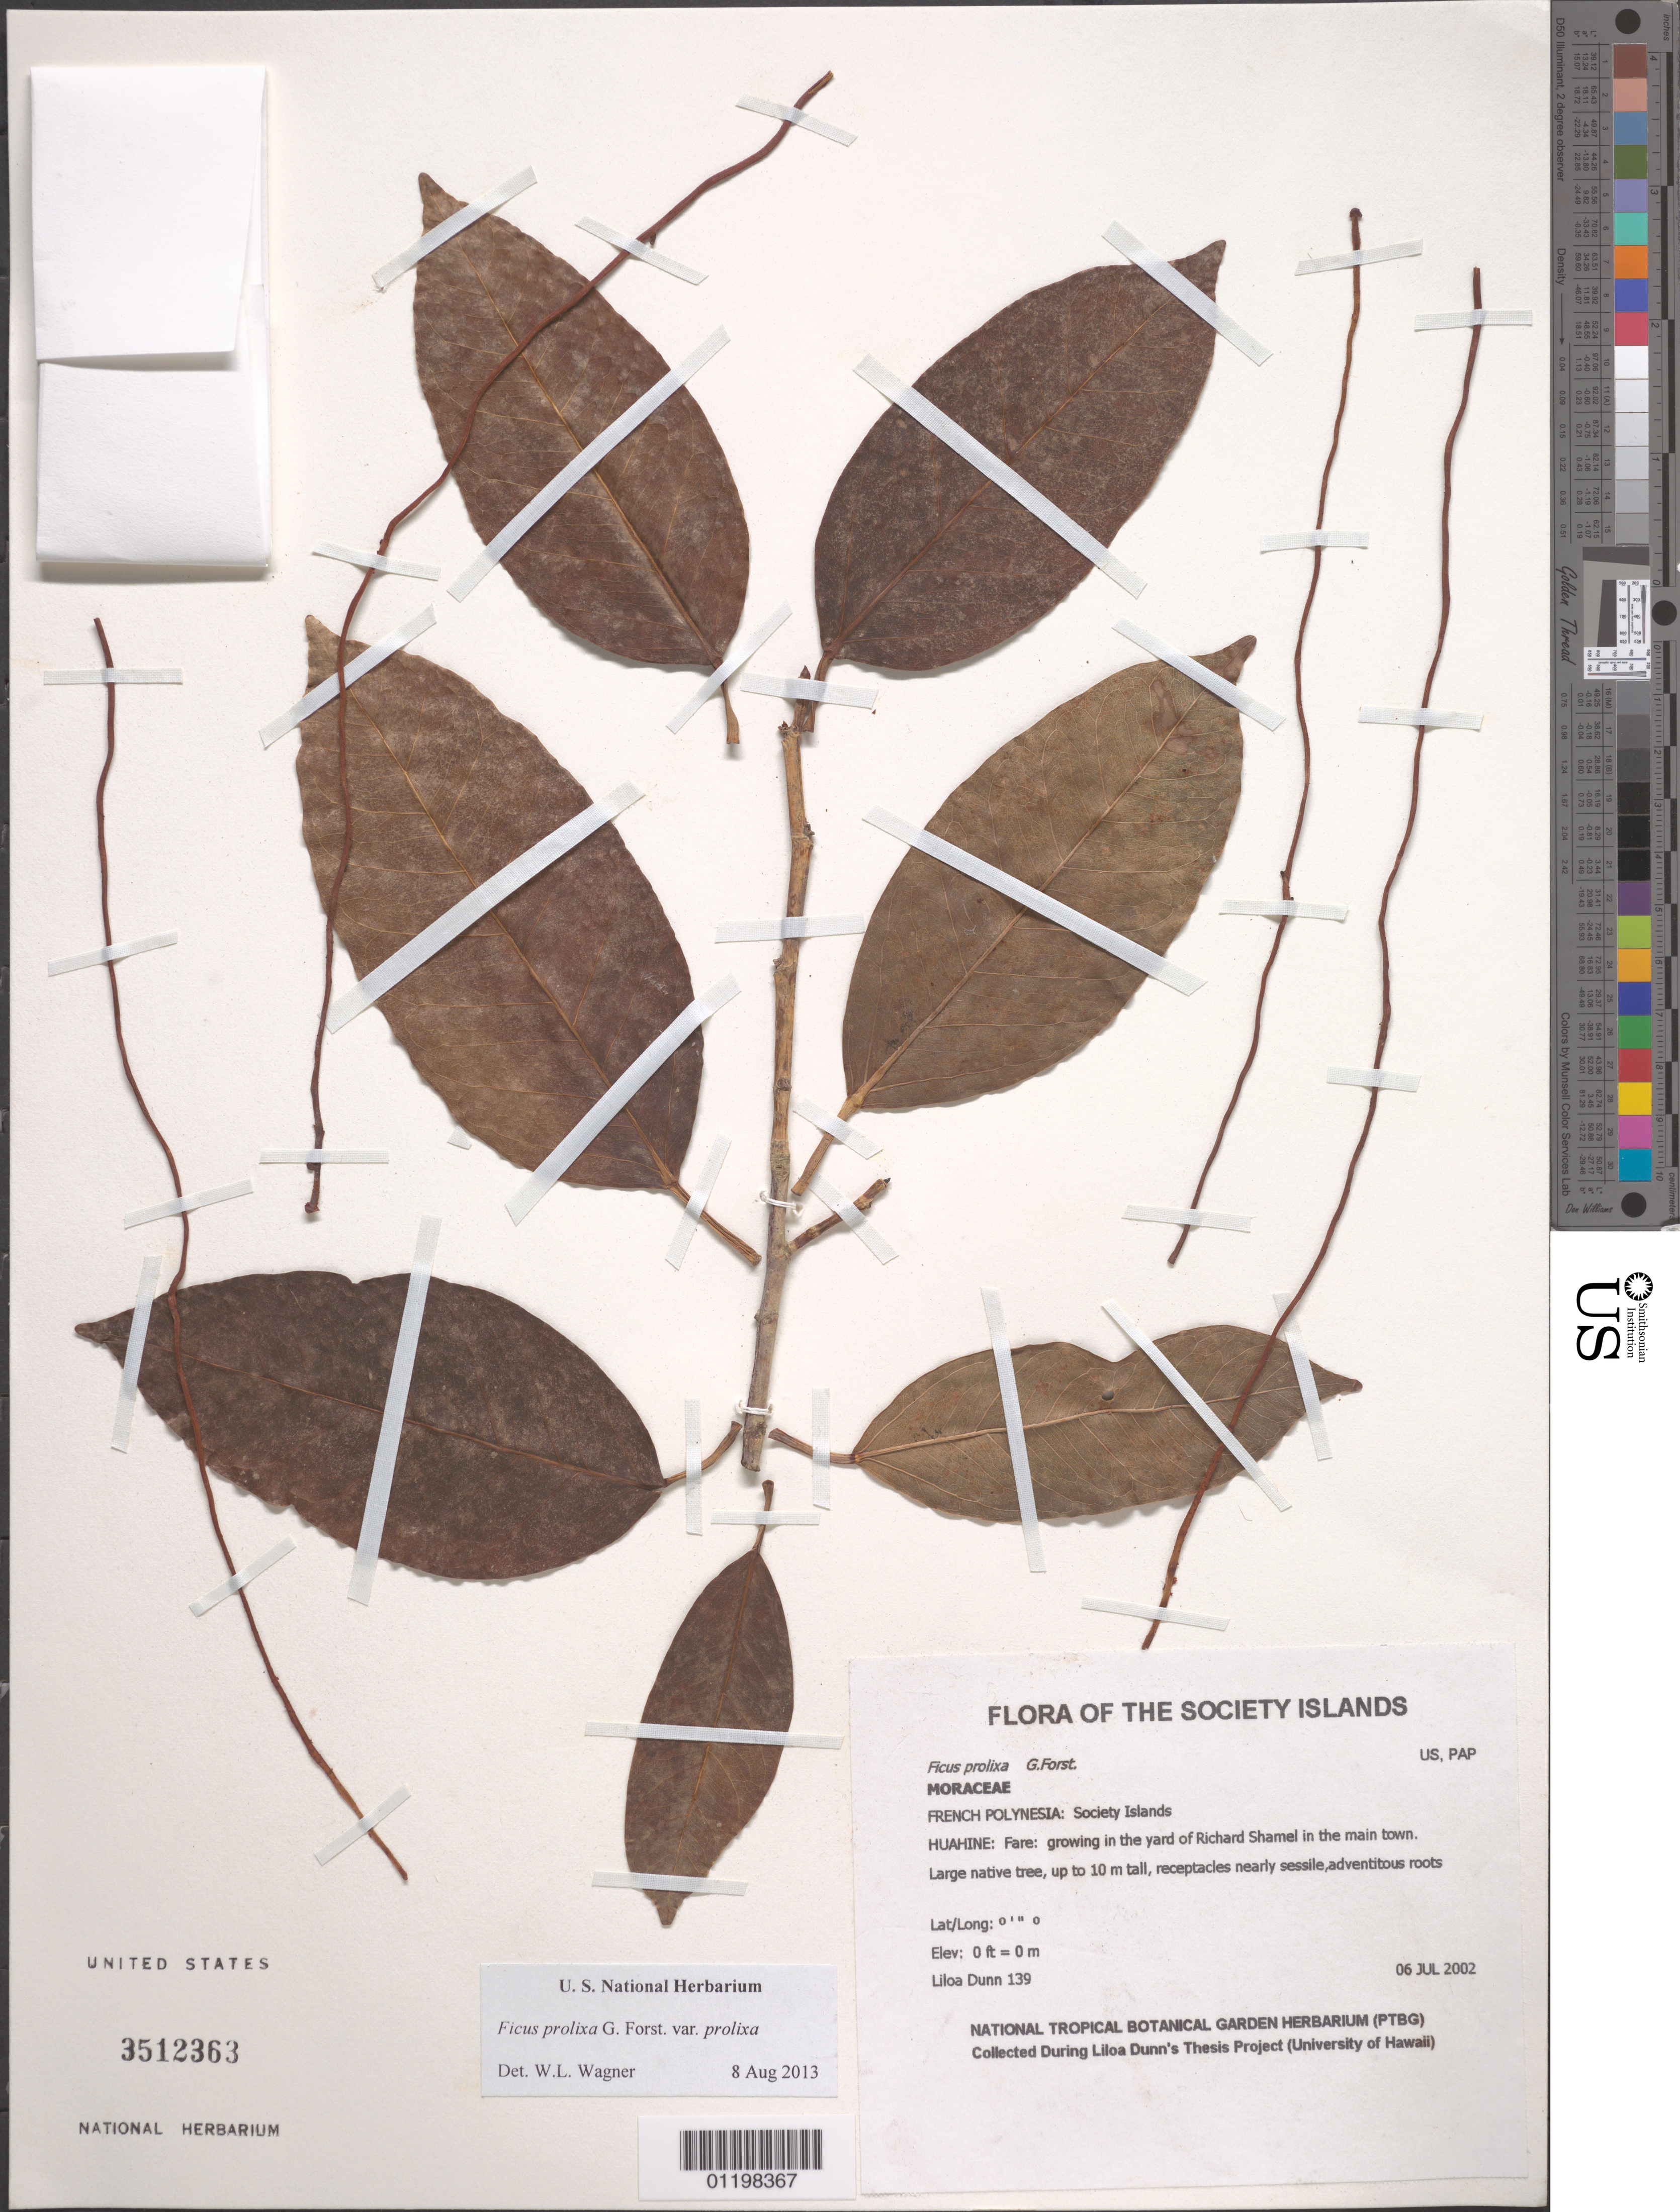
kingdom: Plantae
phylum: Tracheophyta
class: Magnoliopsida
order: Rosales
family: Moraceae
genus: Ficus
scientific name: Ficus prolixa var. prolixa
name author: G. Forst.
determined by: Wagner, W. L., (BOT), Smithsonian Institution - National Museum of Natural History (UNITED STATES)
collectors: L. Dunn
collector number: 139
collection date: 2002-07-06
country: French Polynesia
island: Huahine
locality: Fare, growing in the yard of Richard Shamel in the main town.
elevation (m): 0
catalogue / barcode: US 3512363